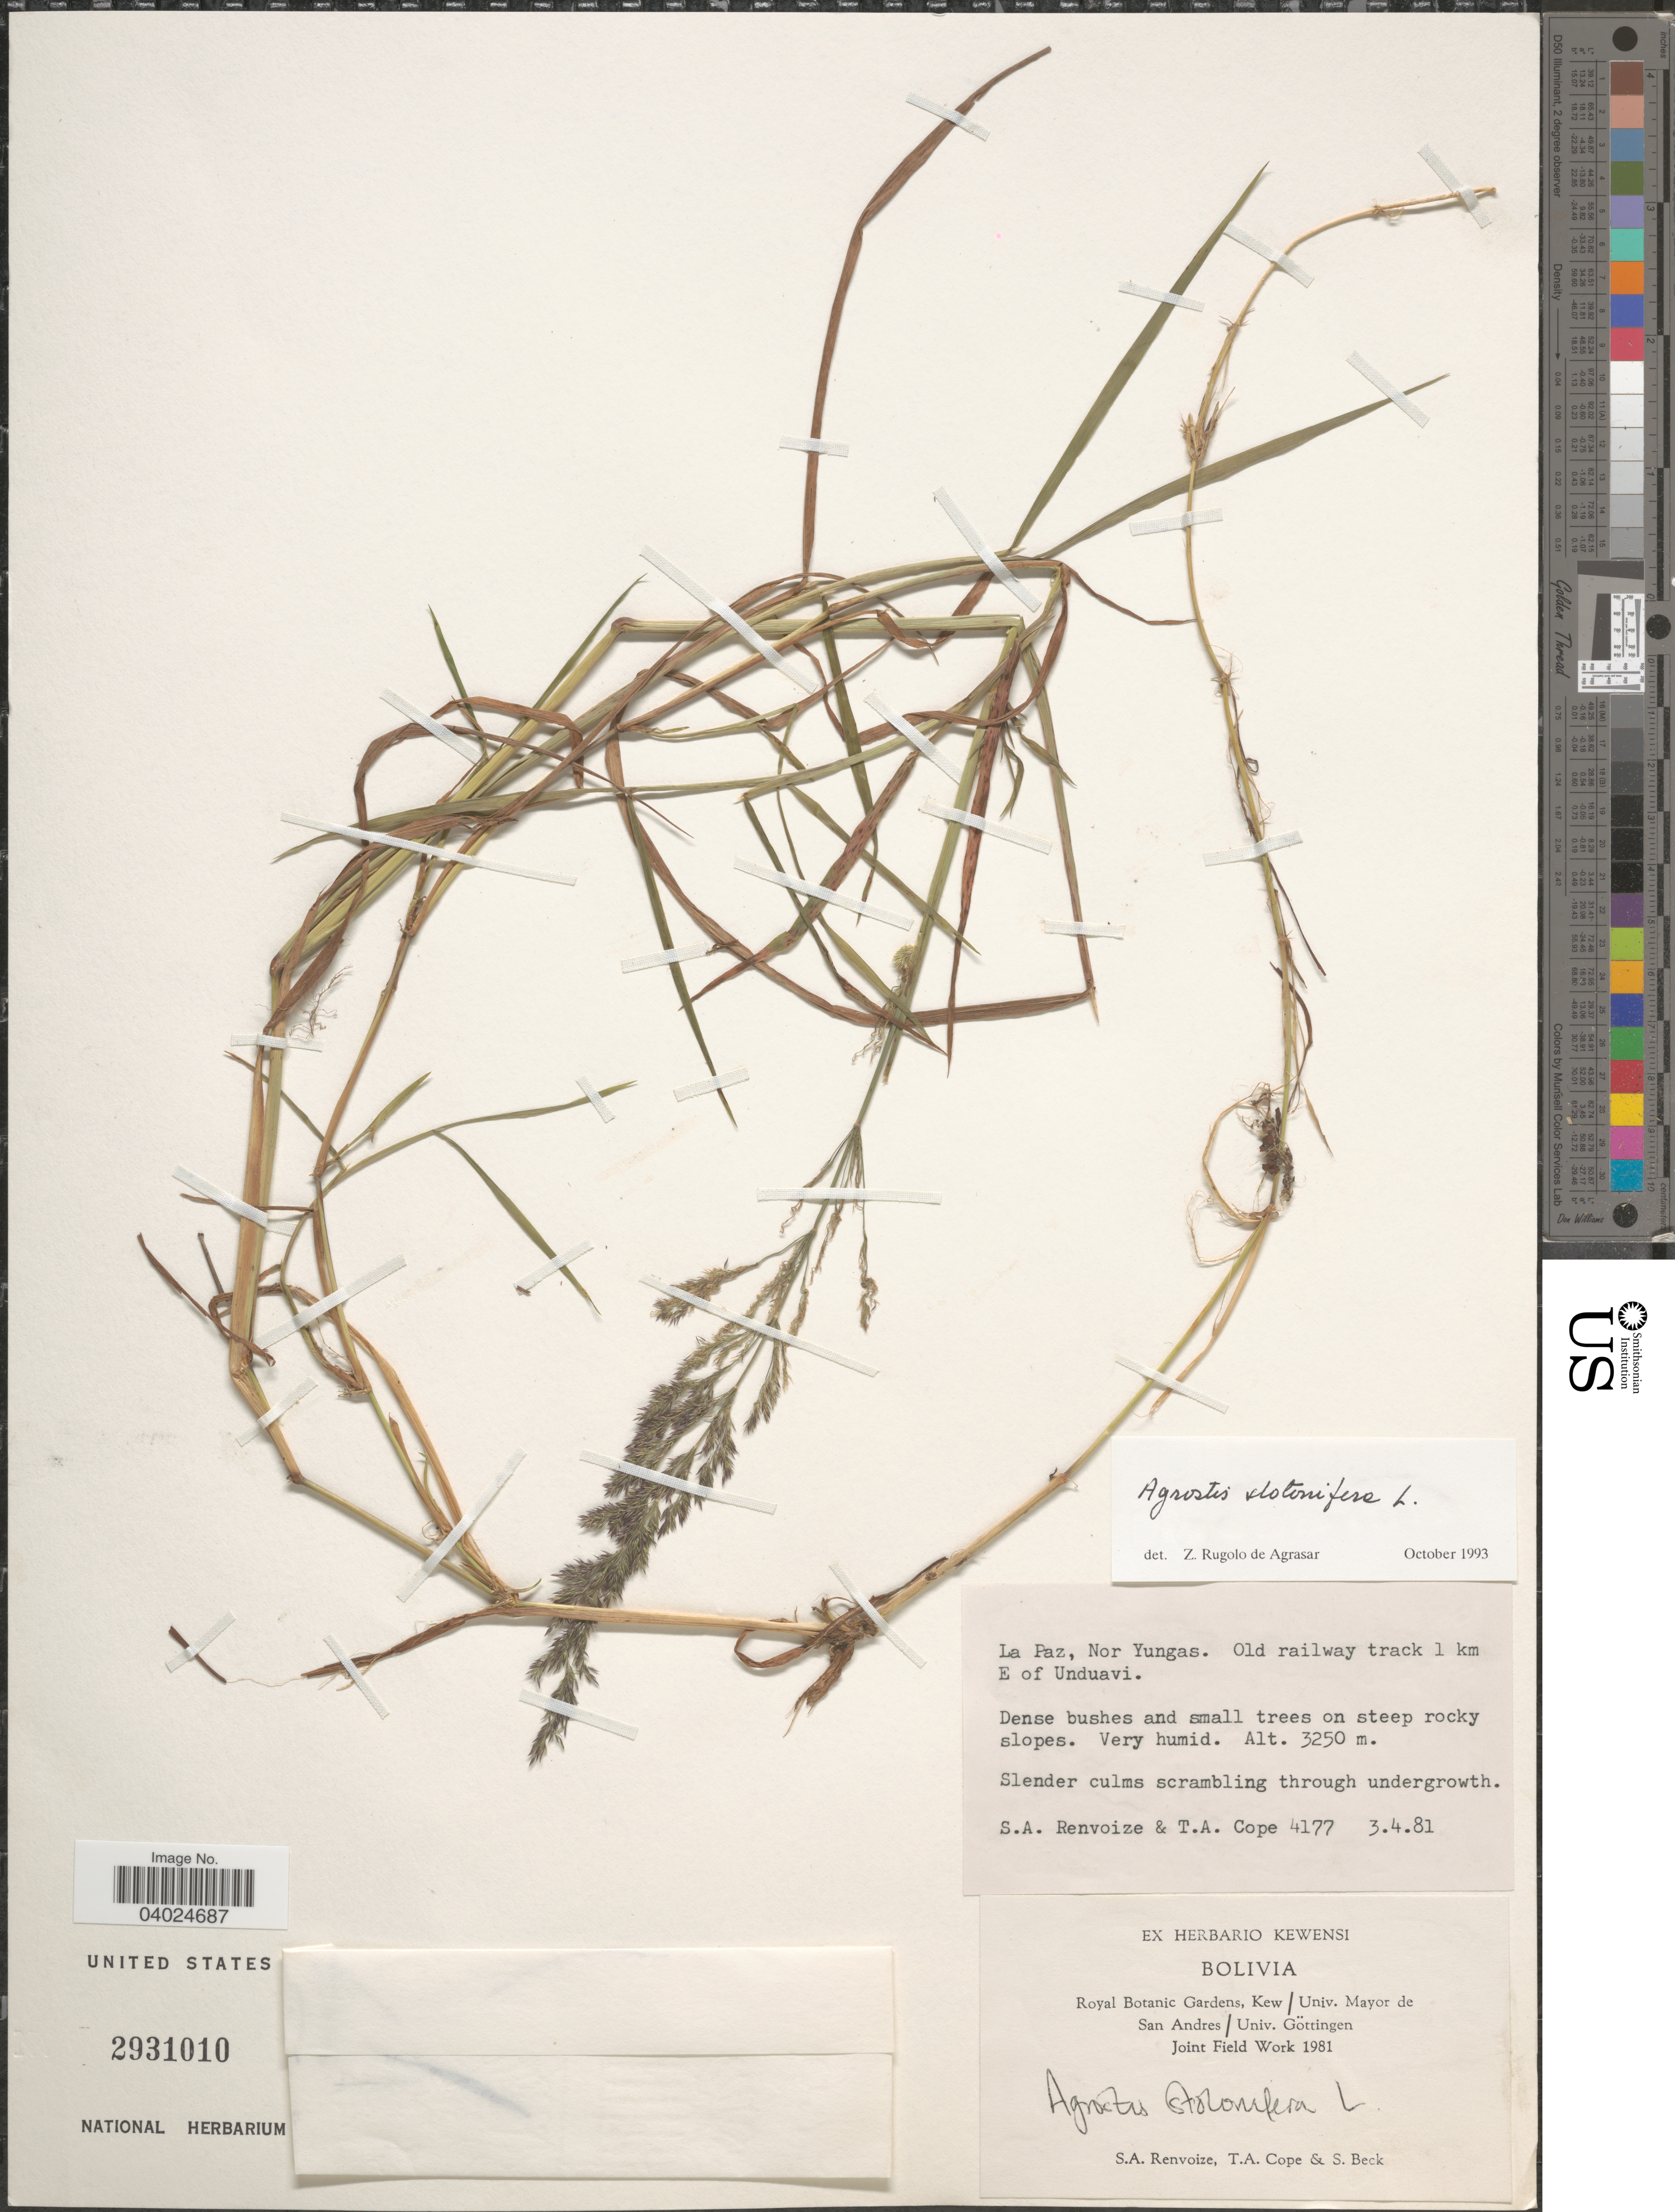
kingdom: Plantae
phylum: Tracheophyta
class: Liliopsida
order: Poales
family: Poaceae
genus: Agrostis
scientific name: Agrostis stolonifera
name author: L.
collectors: S. A. Renvoize, T. A. Cope & S. G. Beck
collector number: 4177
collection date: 1981-04-03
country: Bolivia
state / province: La Paz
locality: Nor Yungas. Old railway track 1 km E of Unduavi.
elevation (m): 3250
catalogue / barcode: US 2931010